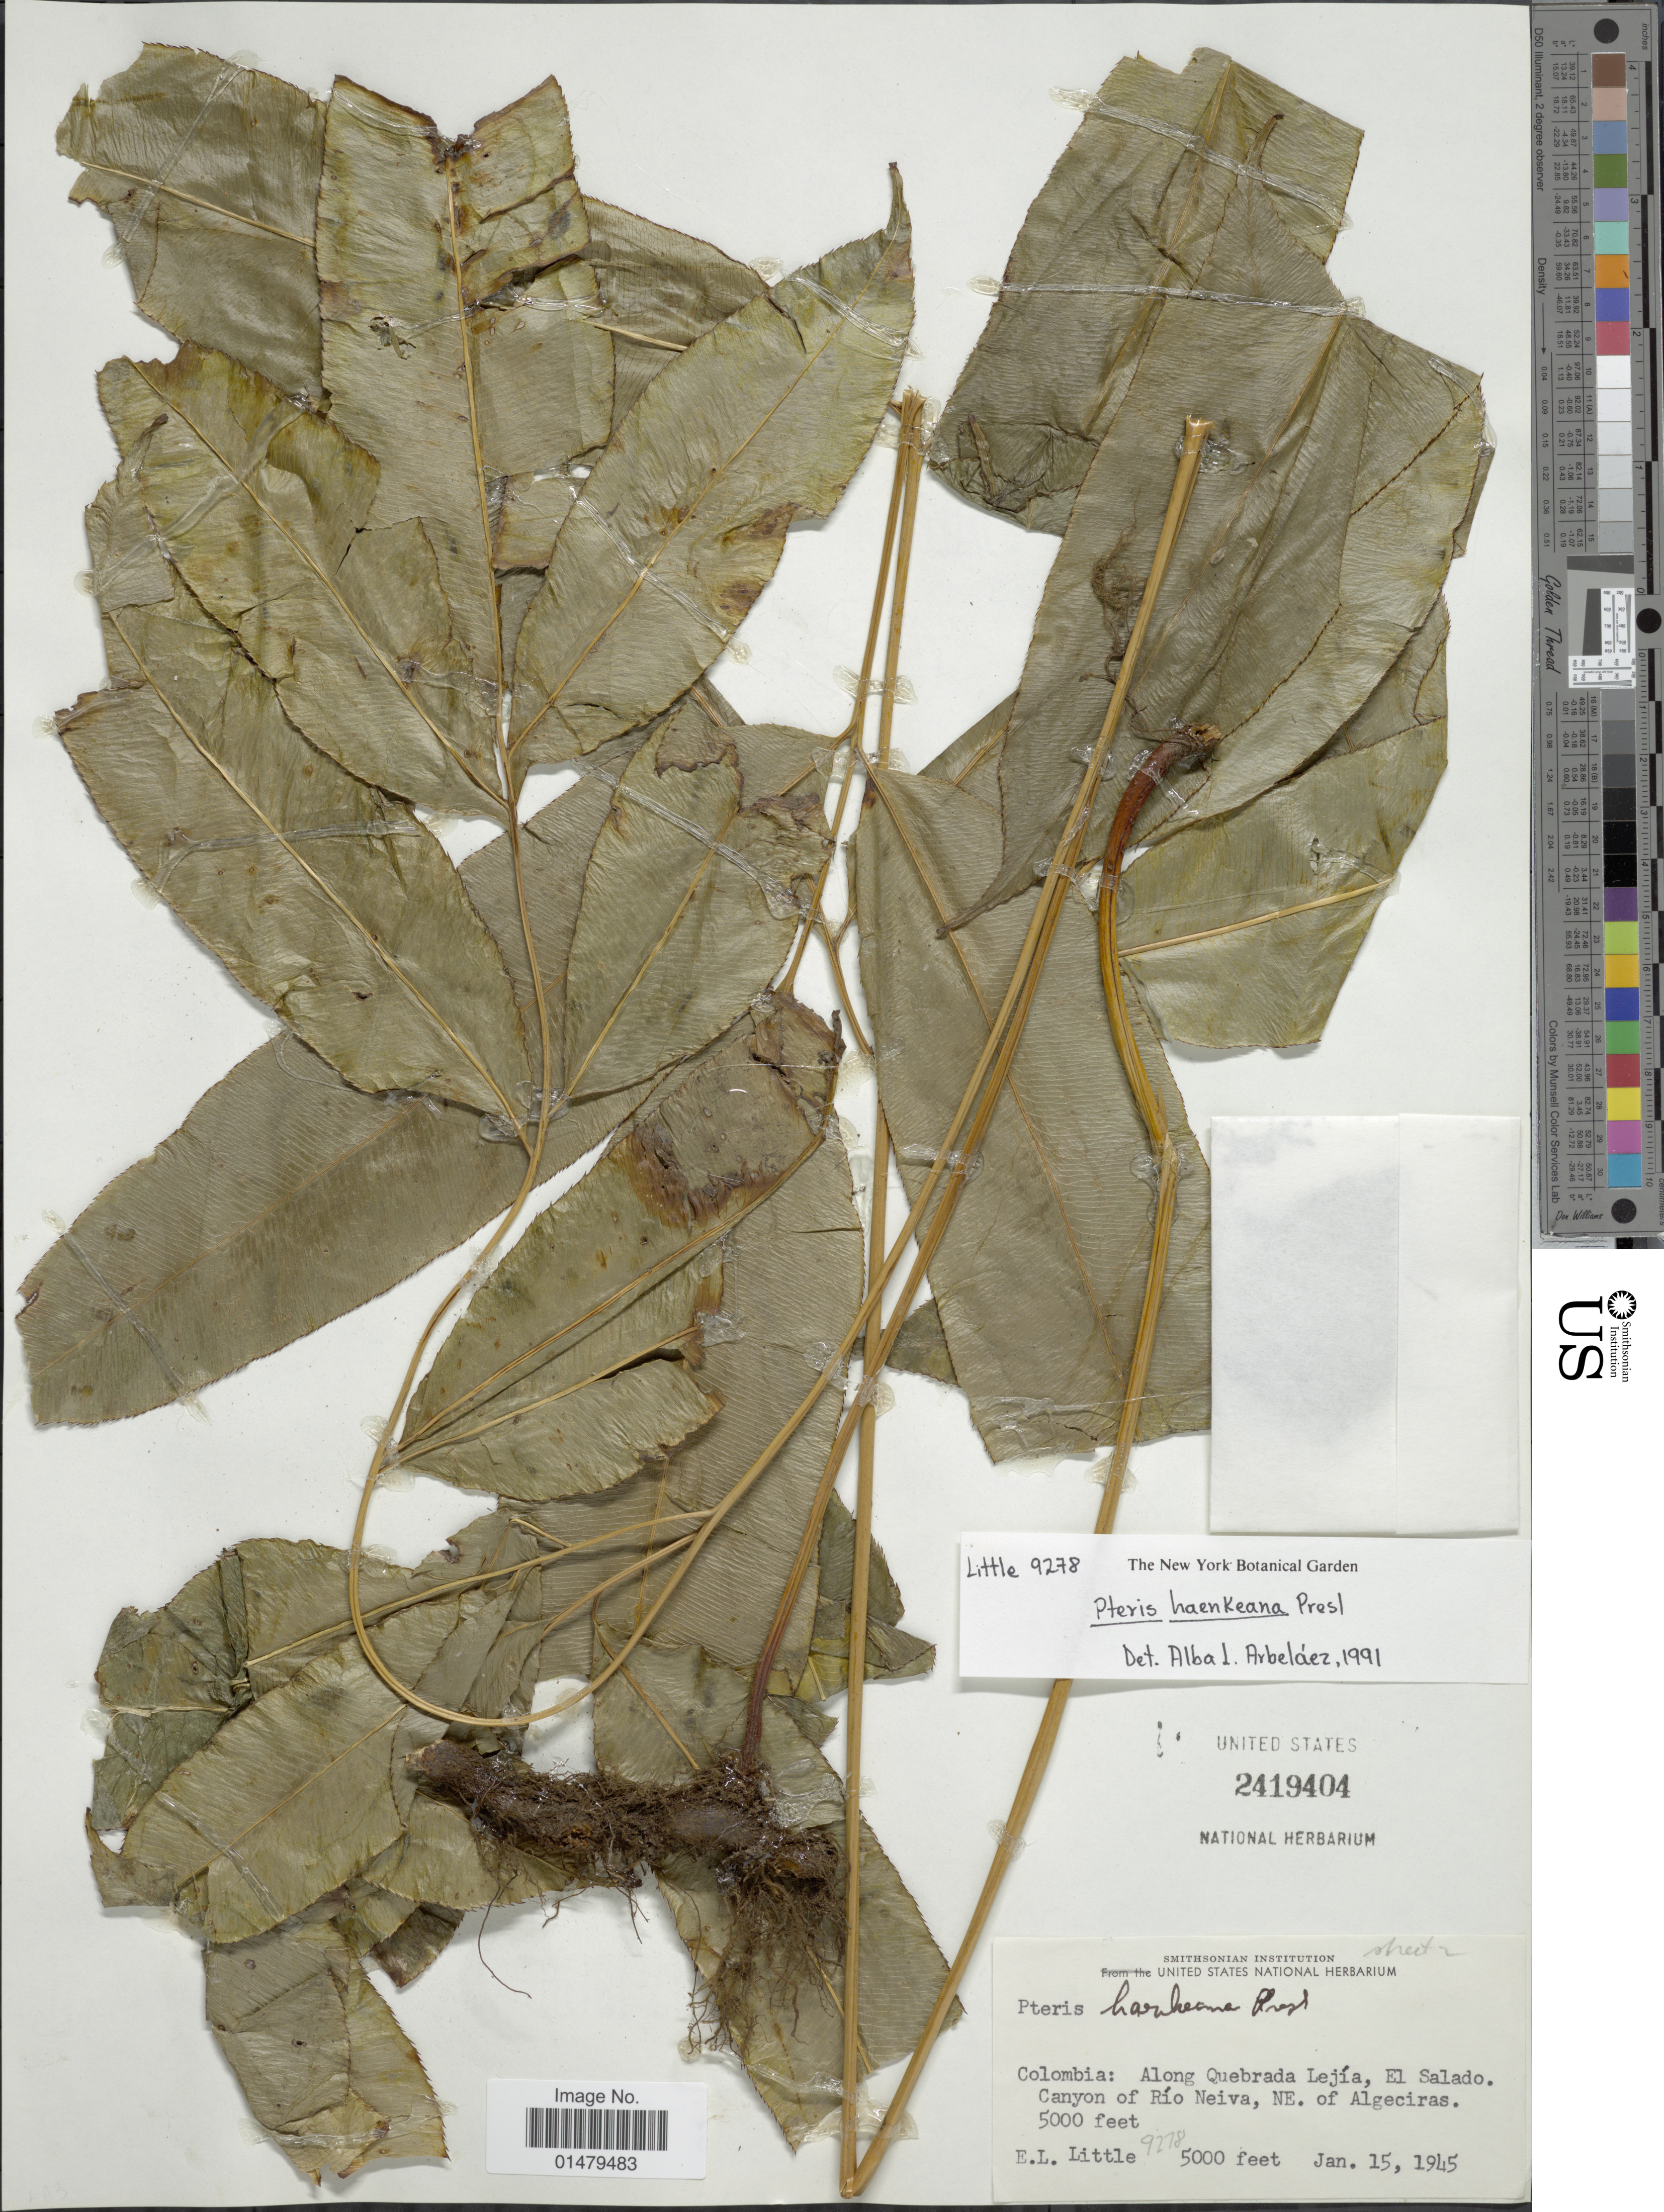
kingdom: Plantae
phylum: Tracheophyta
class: Polypodiopsida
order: Polypodiales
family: Pteridaceae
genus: Pteris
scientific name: Pteris haenkeana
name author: C. Presl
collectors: E. L. Little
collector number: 9278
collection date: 1945-01-15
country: Colombia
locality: Along Quebrada Lejia, El Salado. canyon of Rio Neiva, NE. of Algeciras.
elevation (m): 1524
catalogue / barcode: US 2419404